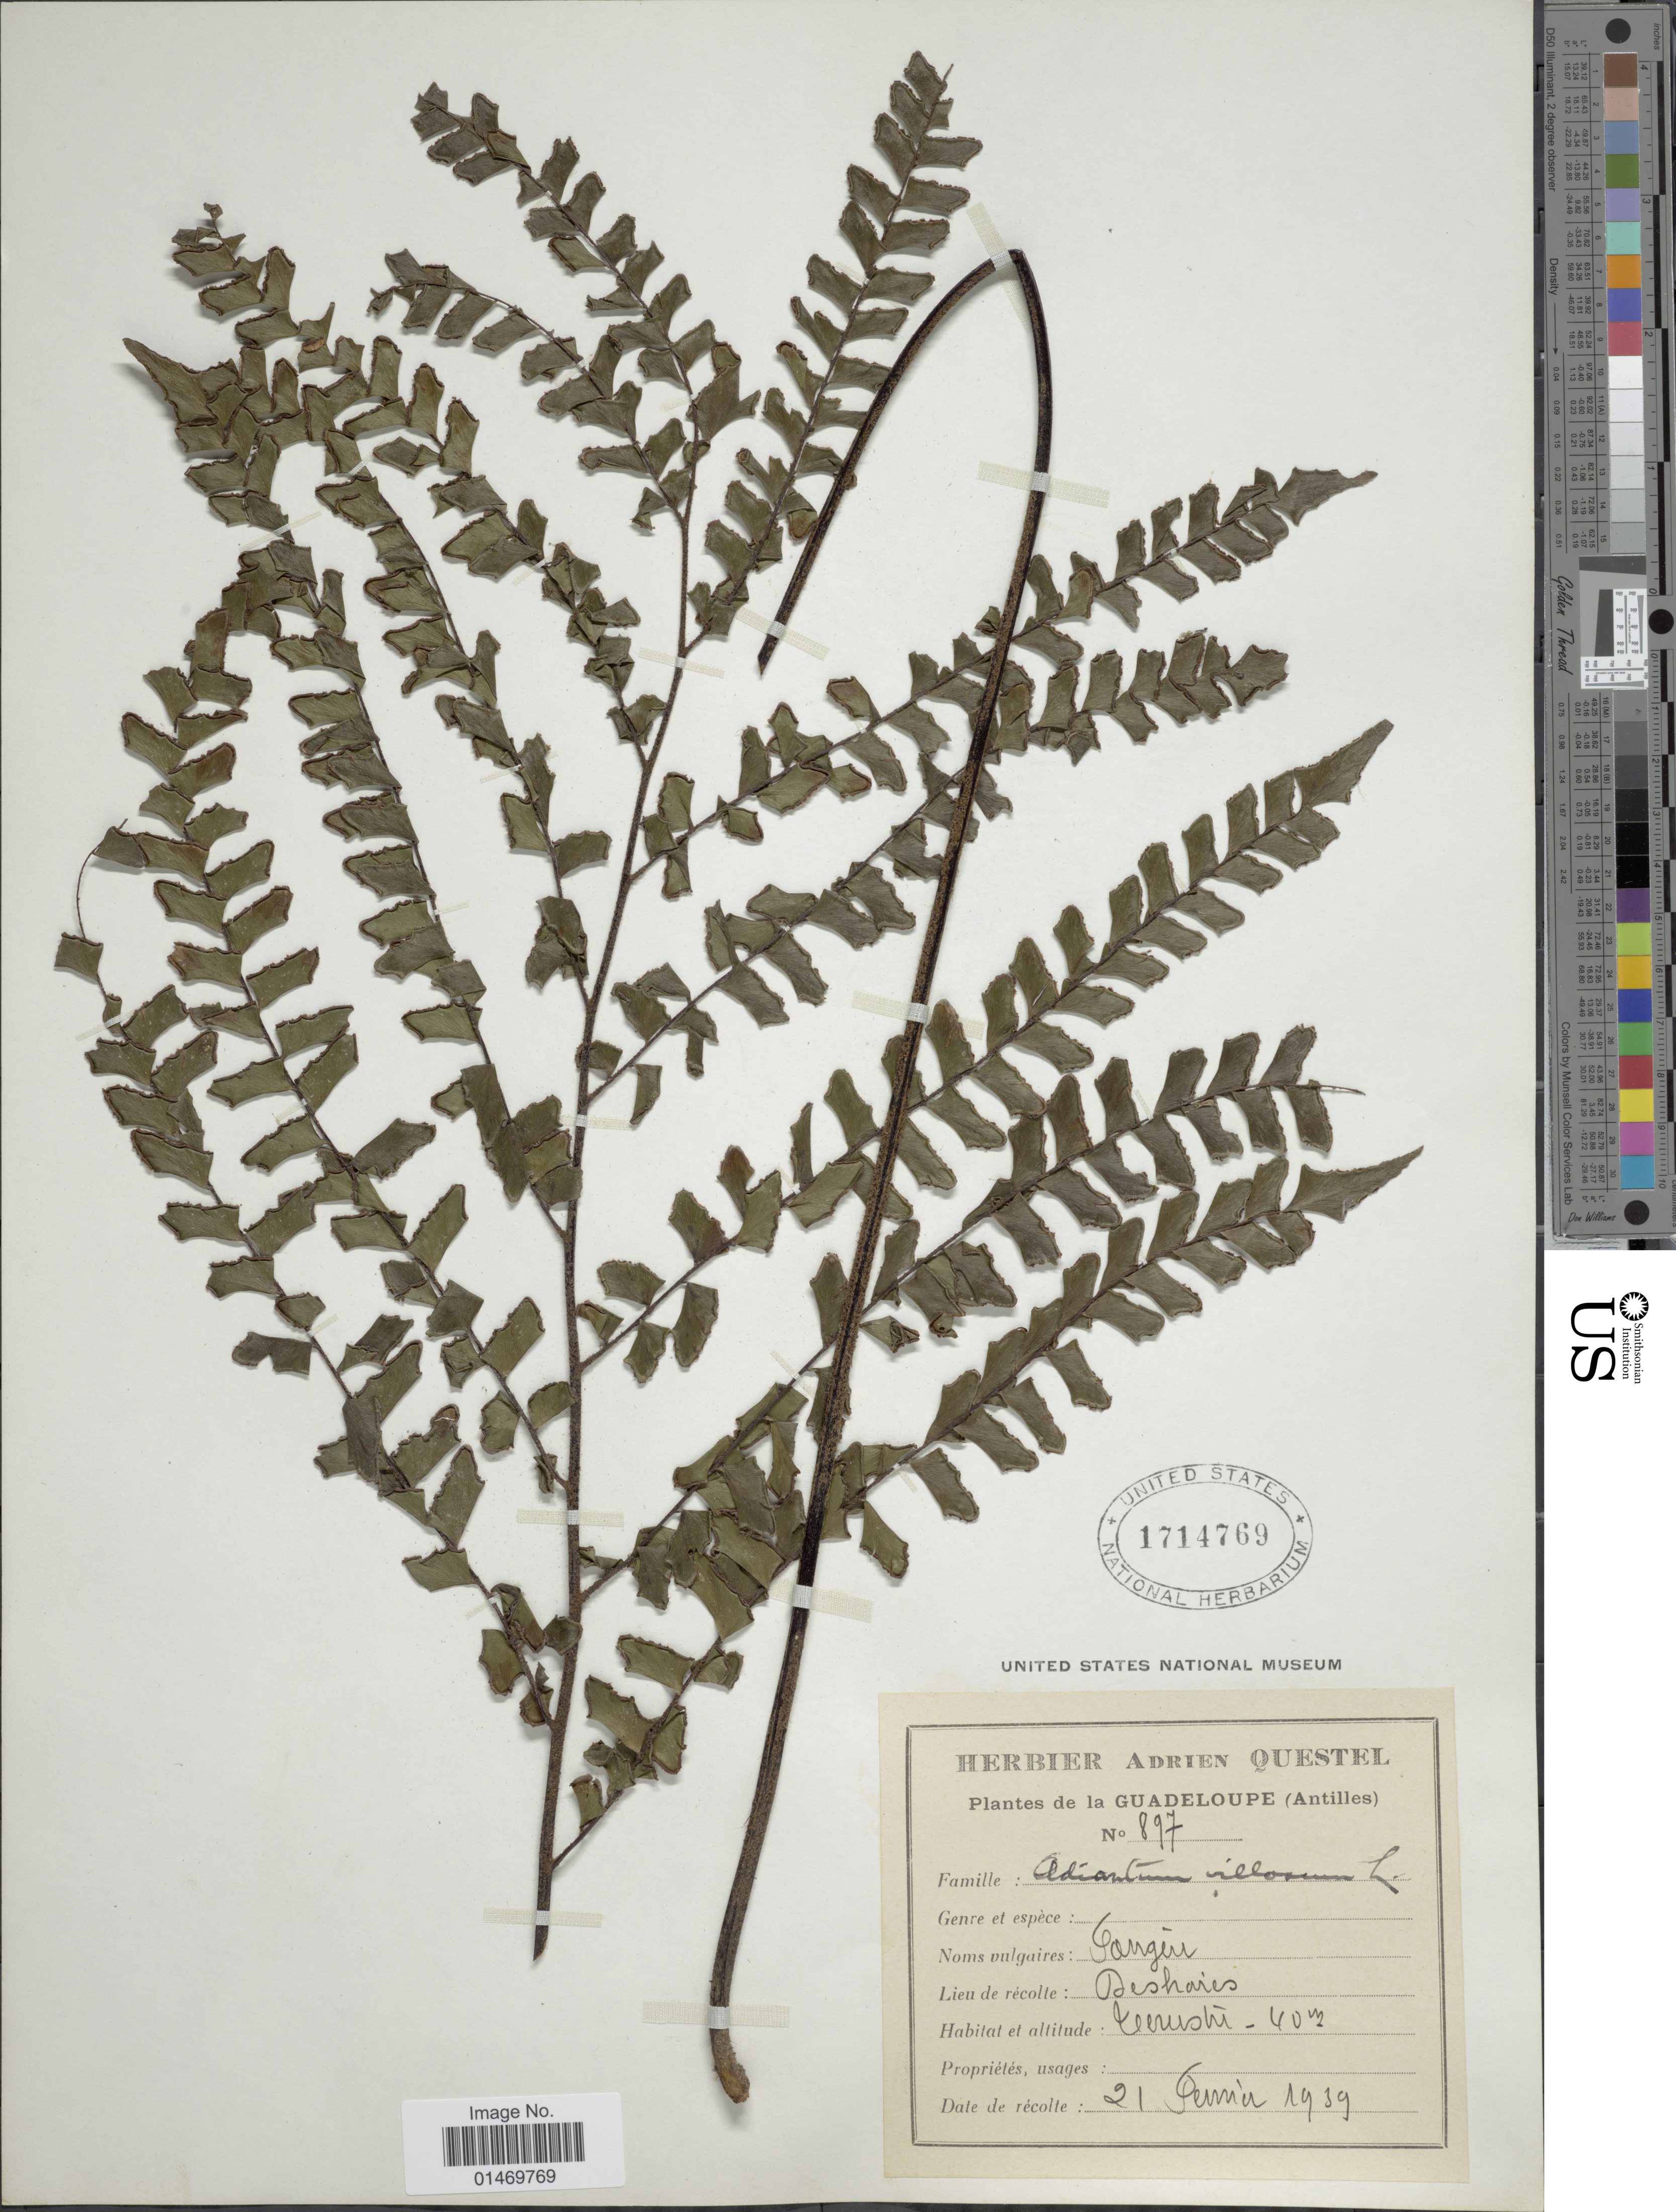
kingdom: Plantae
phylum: Tracheophyta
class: Polypodiopsida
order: Polypodiales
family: Pteridaceae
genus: Adiantum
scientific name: Adiantum villosum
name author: L.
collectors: ex herb. A. Questal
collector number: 897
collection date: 1939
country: Guadeloupe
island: Leeward Is.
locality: Deshaies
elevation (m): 40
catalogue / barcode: US 1714769